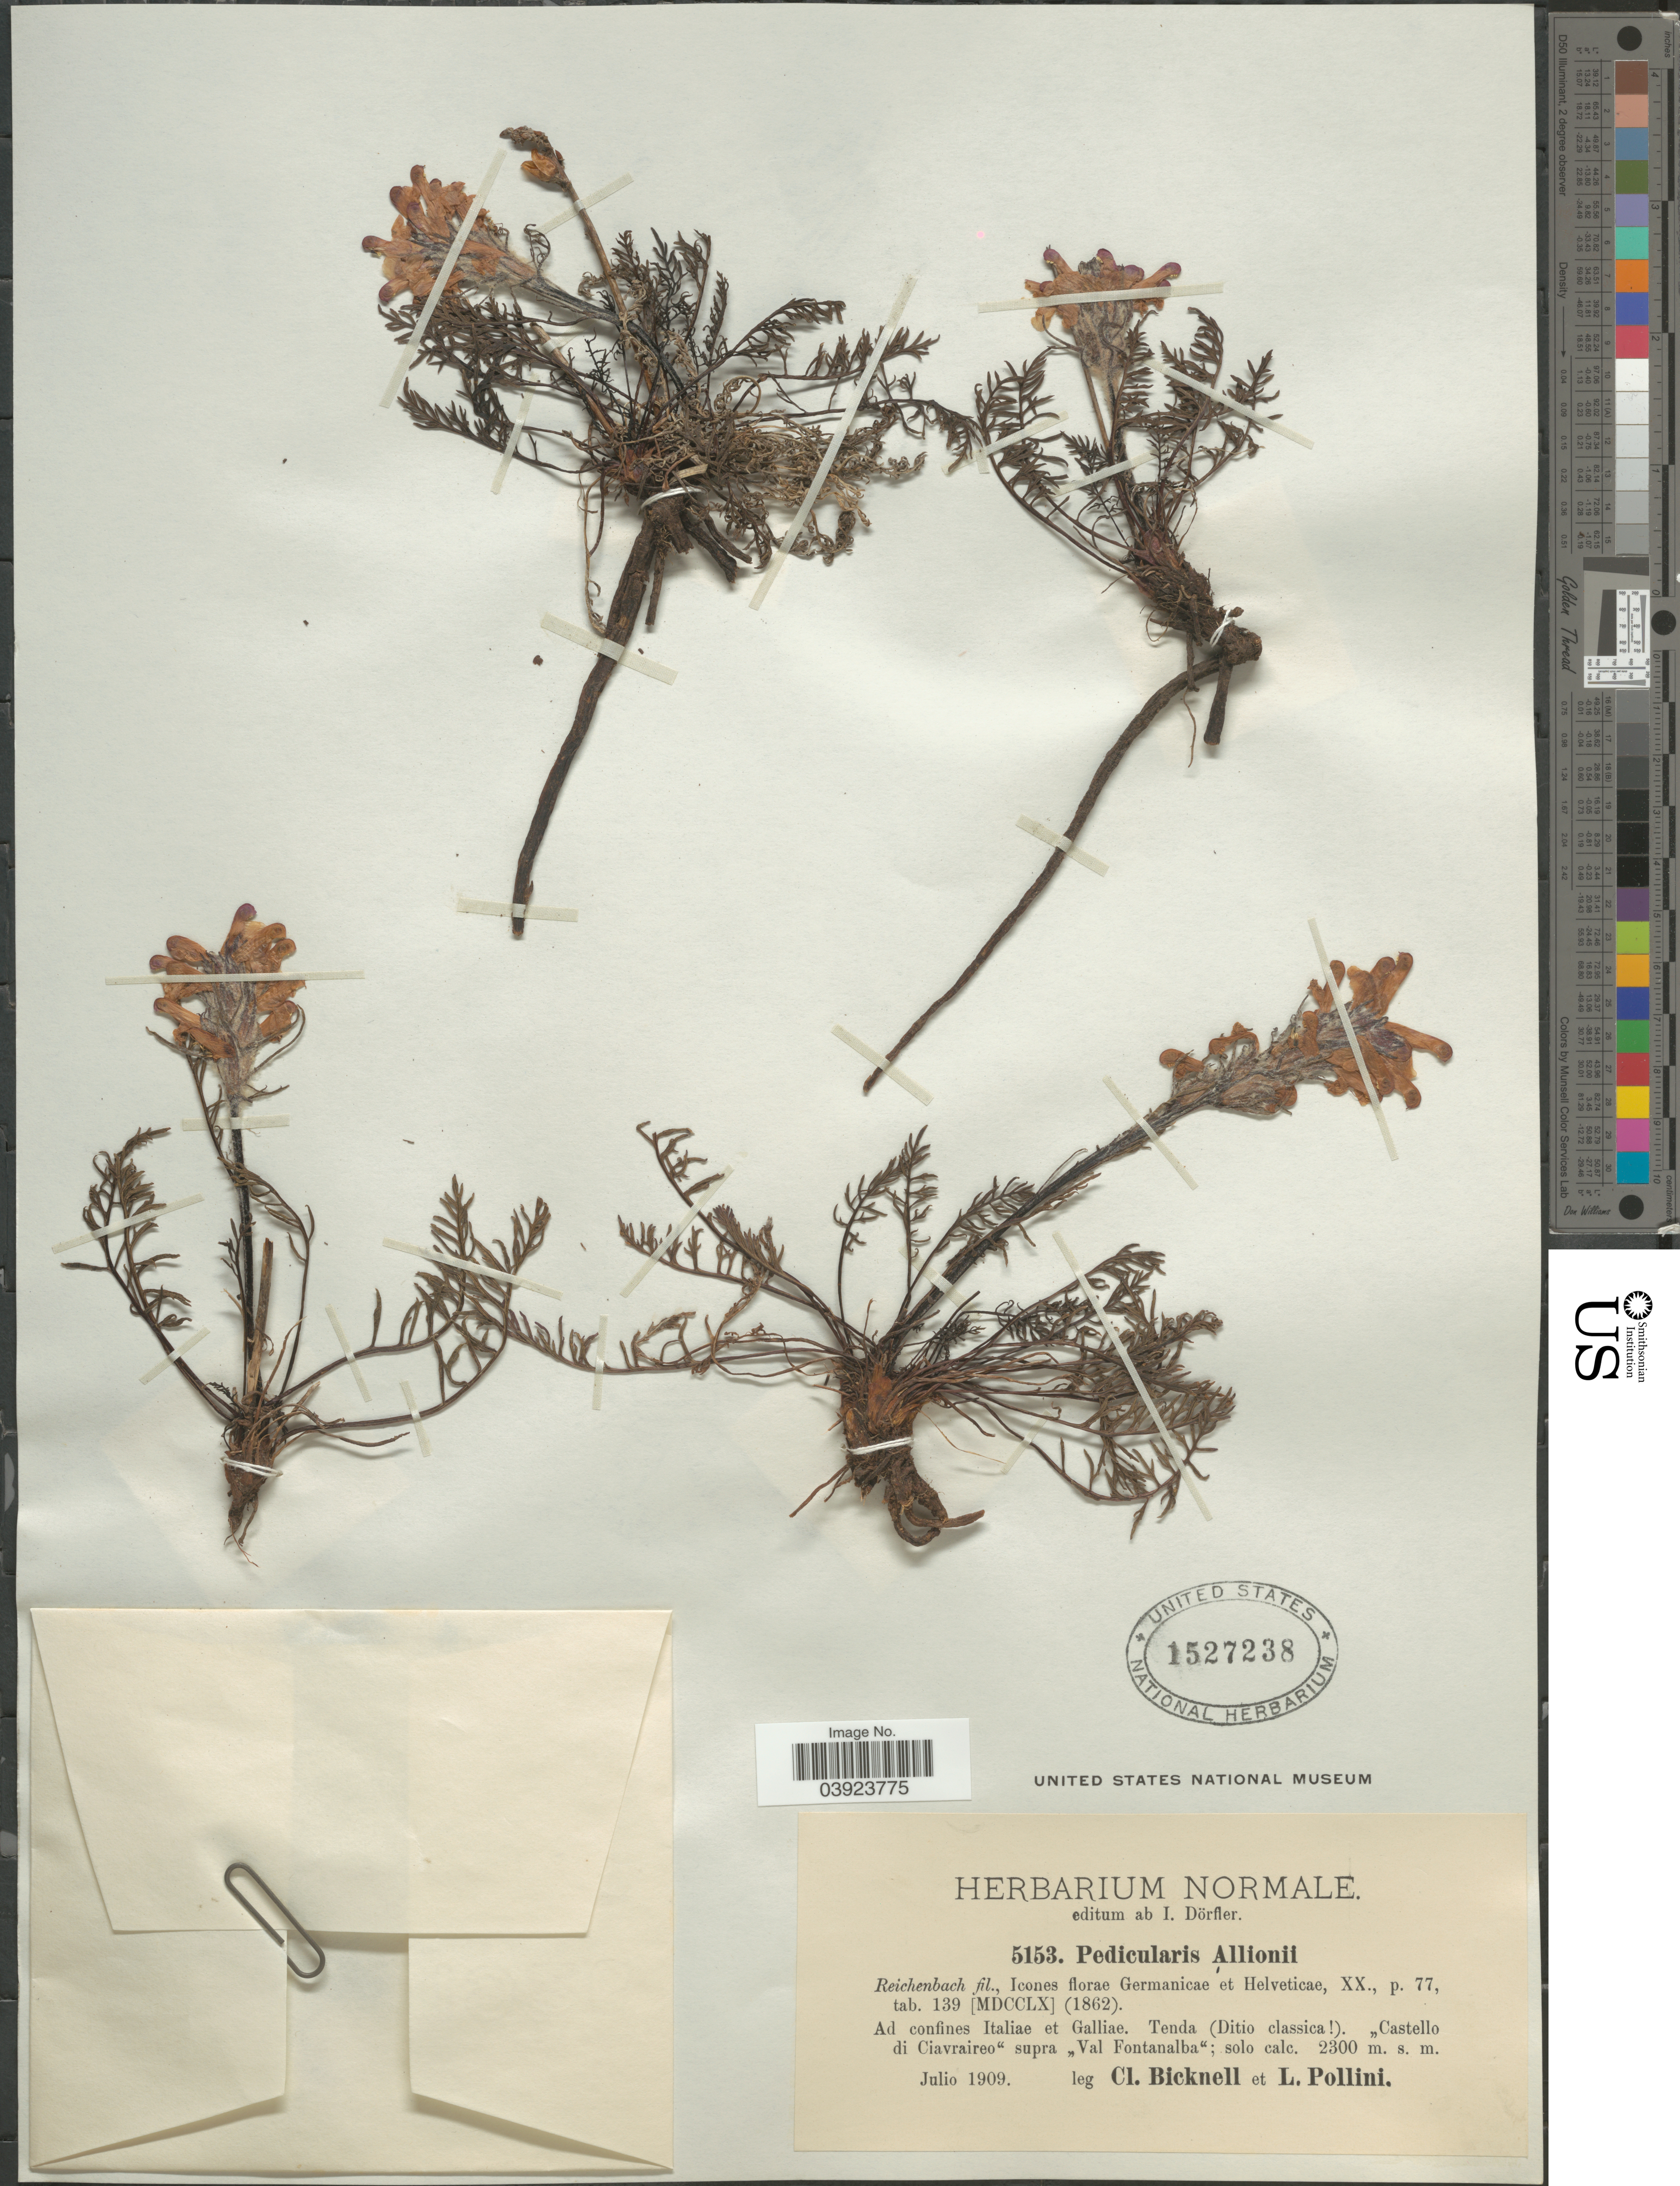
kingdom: Plantae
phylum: Tracheophyta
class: Magnoliopsida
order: Lamiales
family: Orobanchaceae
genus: Pedicularis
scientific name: Pedicularis allionii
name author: Rchb. f.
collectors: C. Bicknell & L. Pollini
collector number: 5153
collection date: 1909-07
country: Italy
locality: Ad confines Italiae et Galliae. Tenda (Ditio classica [illegible text]). Castello di Ciavraireo supra Val Fontanalba.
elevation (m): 2300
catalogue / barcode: US 1527238